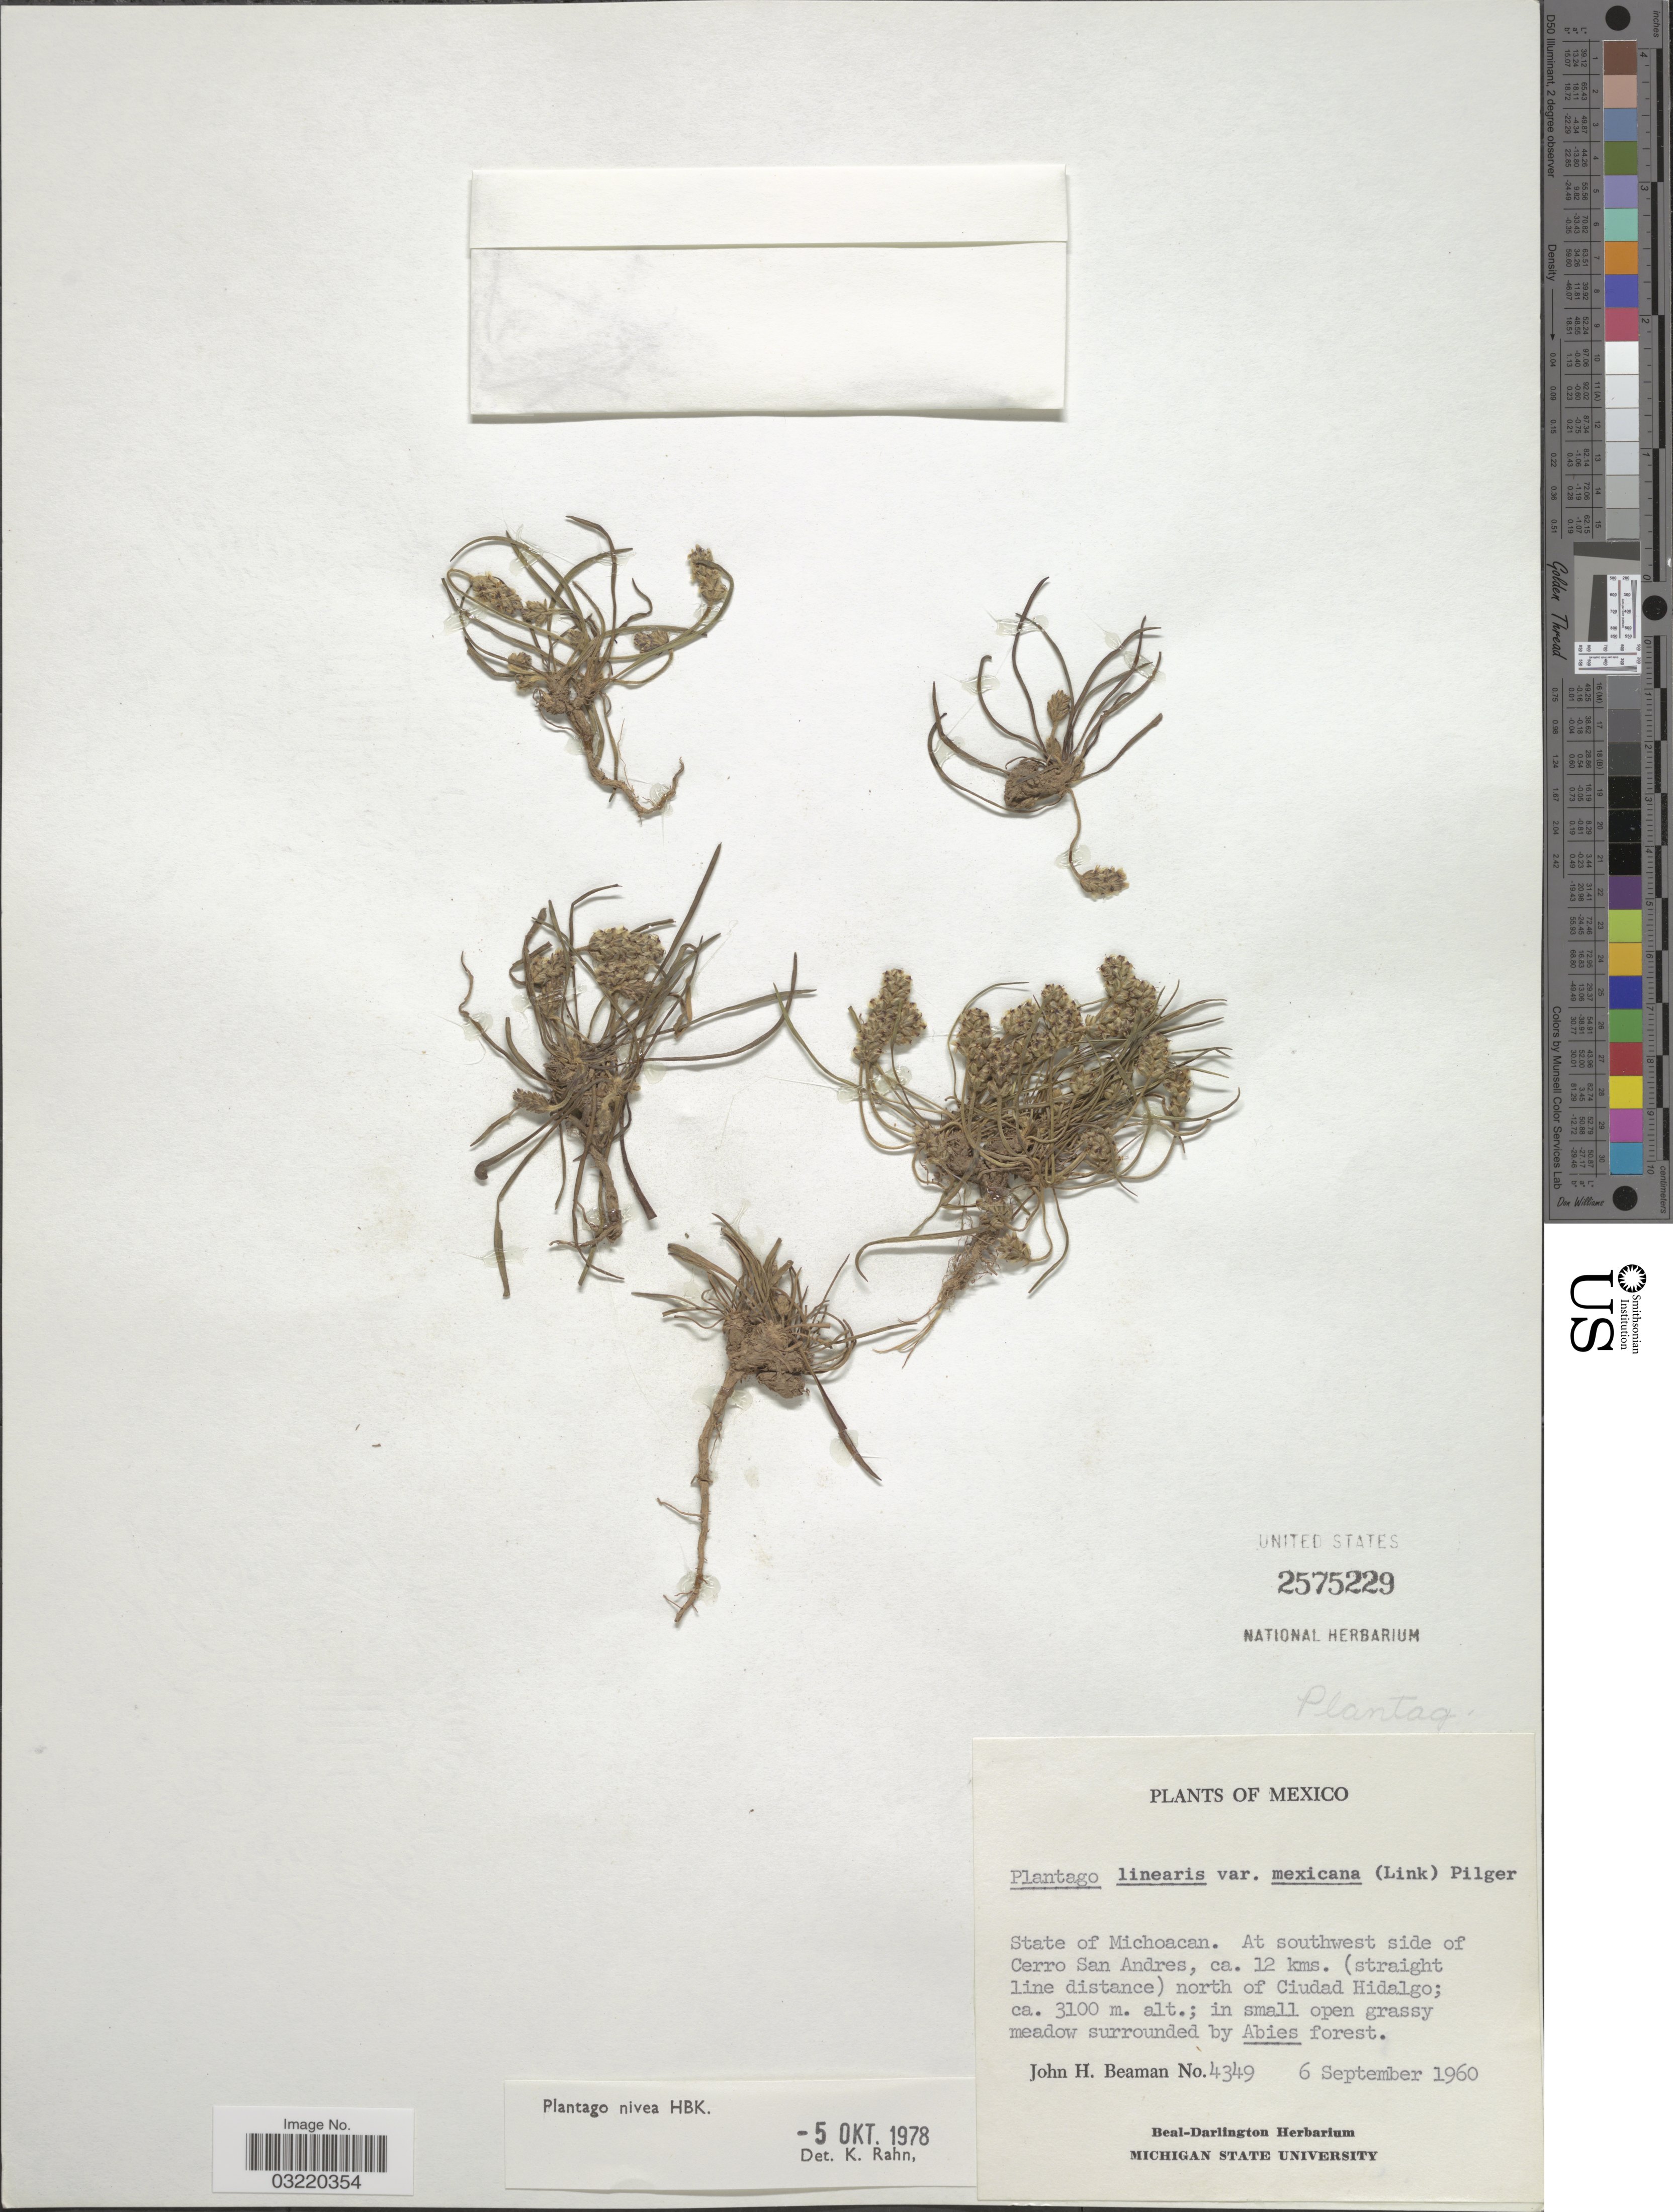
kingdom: Plantae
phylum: Tracheophyta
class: Magnoliopsida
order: Lamiales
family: Plantaginaceae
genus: Plantago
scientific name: Plantago nivea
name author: Kunth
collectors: J. H. Beaman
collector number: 4349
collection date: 1960-09-06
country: Mexico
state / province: Michoacán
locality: At southwest side of Cerro San Andresm ca. 12 kms. (straight line distance) north of Ciudad Hidalgo.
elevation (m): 3100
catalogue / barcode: US 2575229